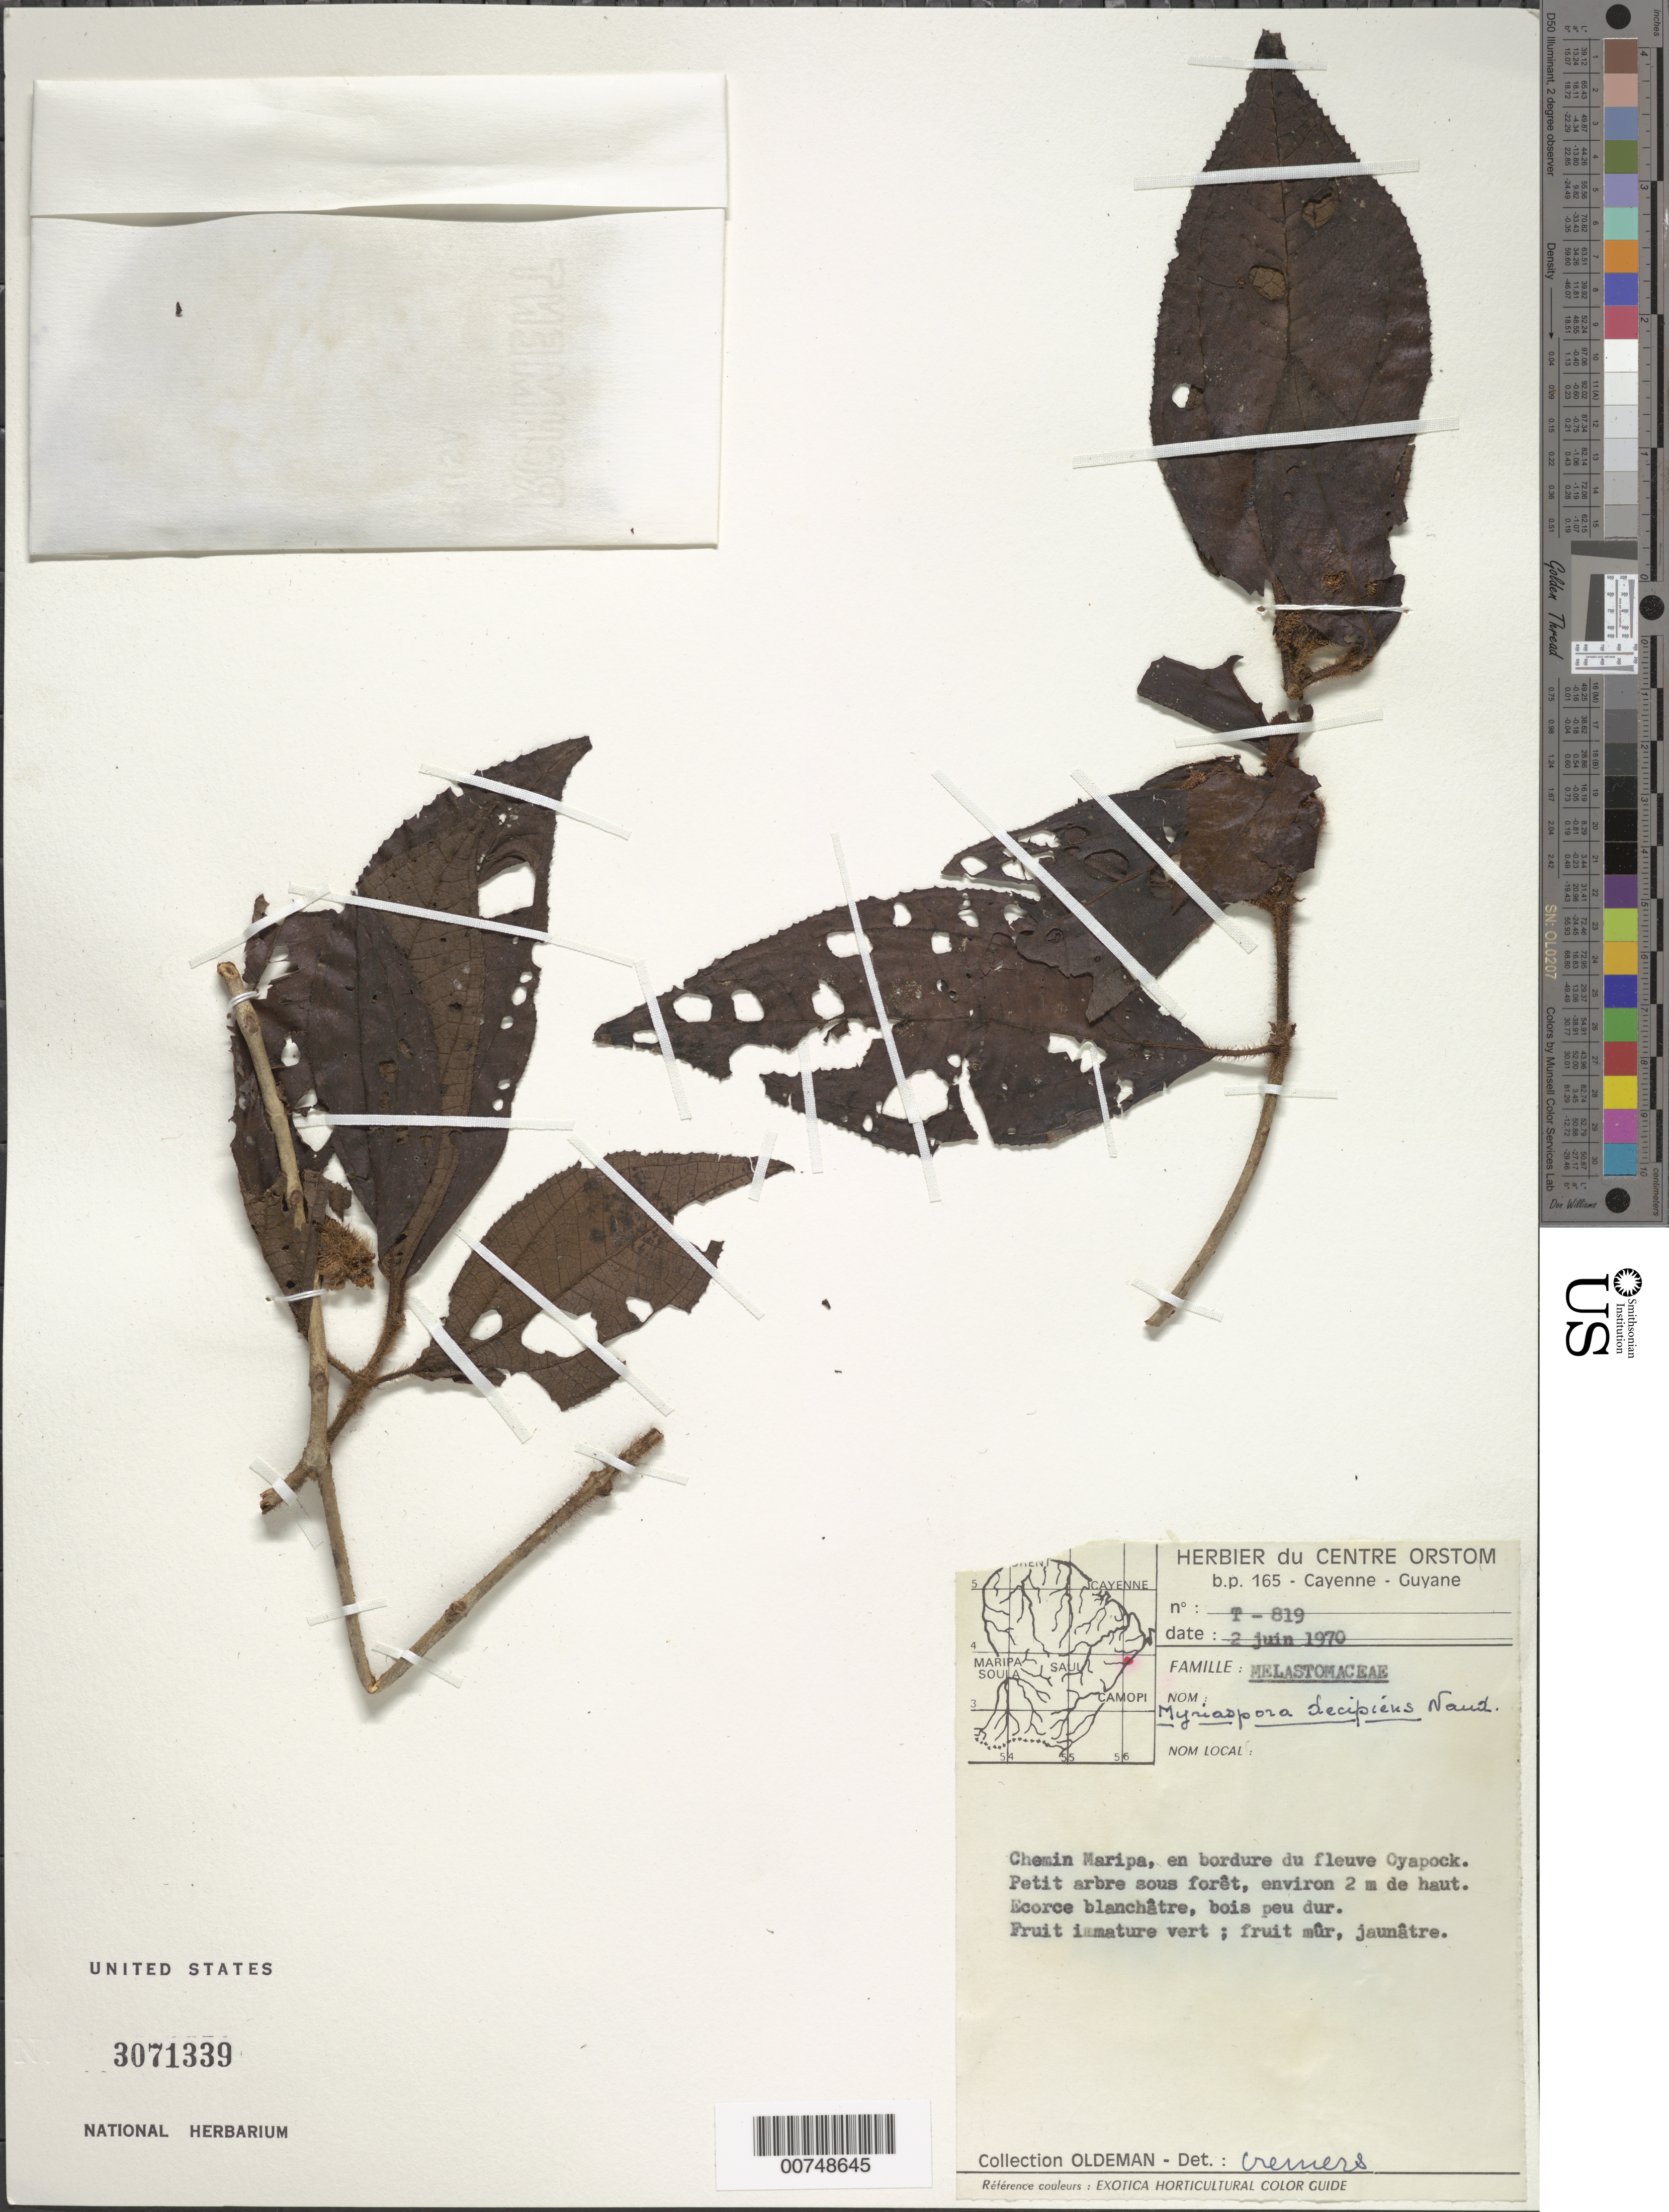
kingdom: Plantae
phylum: Tracheophyta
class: Magnoliopsida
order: Myrtales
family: Melastomataceae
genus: Bellucia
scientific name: Bellucia egensis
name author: (DC.) Penneys et al.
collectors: R. Oldeman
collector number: T 819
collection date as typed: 2-Jun-70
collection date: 1970-06-02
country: French Guiana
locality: Chemin Maripa, en bordure du fleuve Oyapock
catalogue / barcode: US 3071339